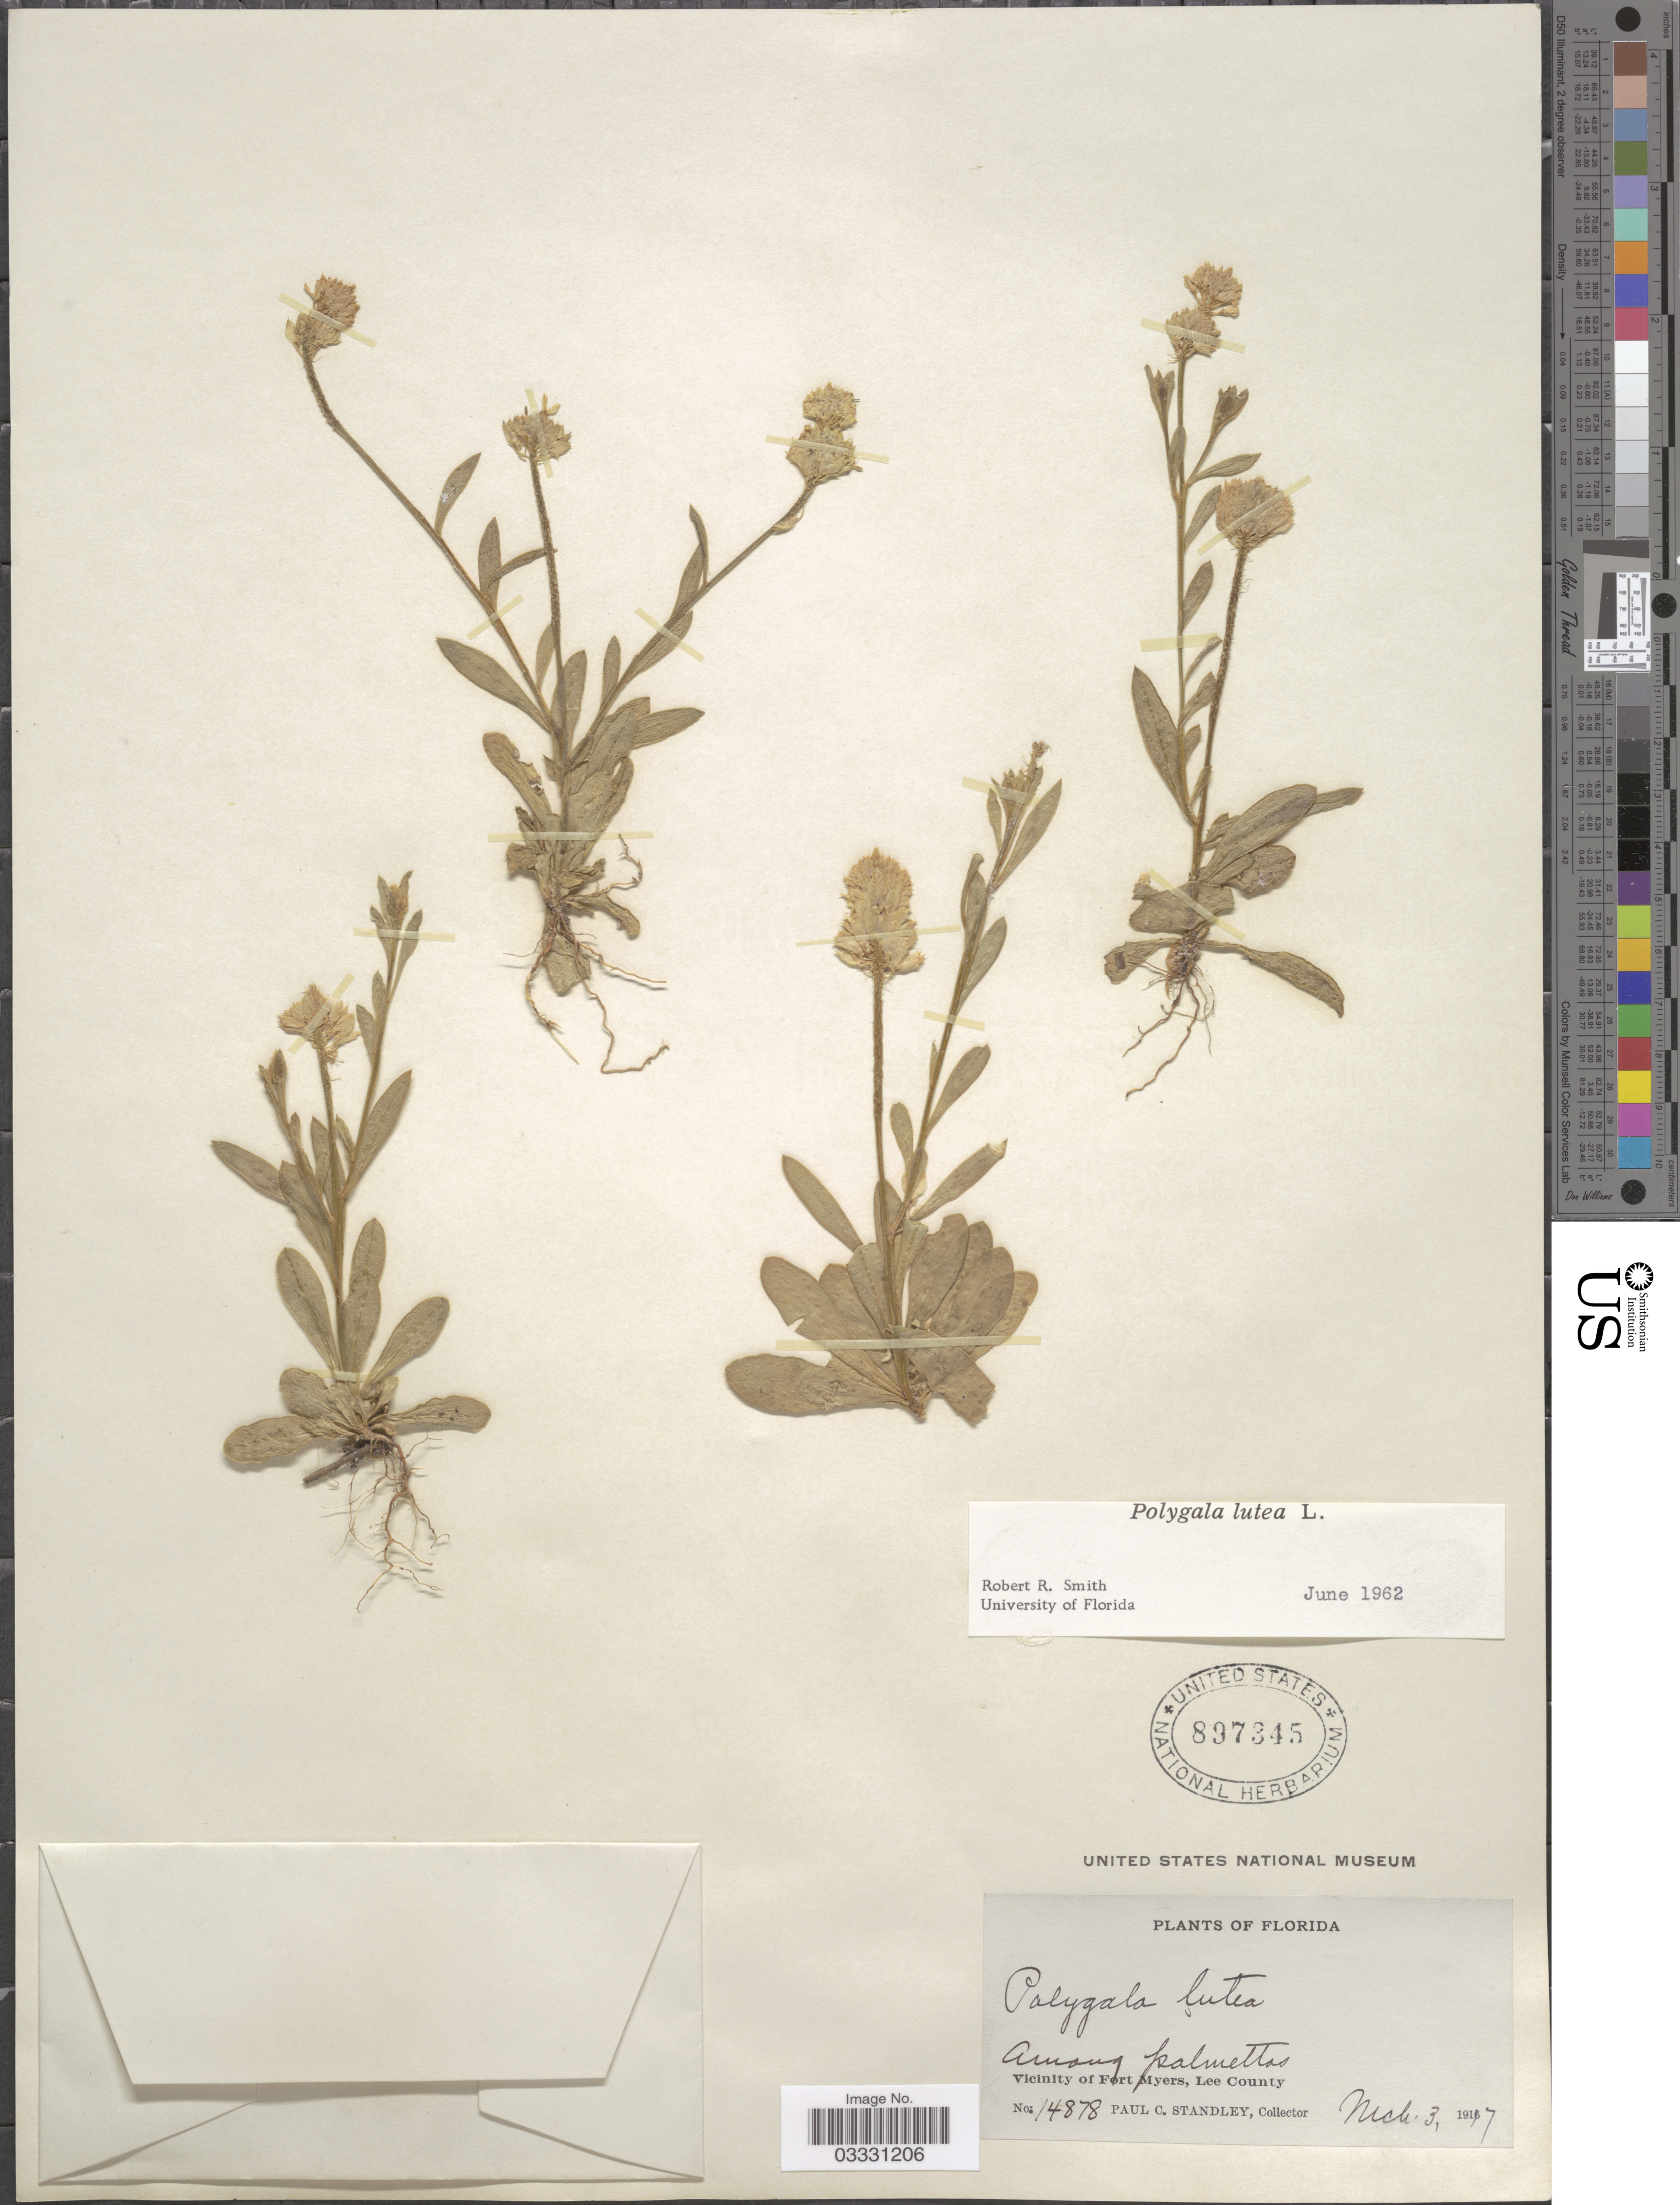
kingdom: Plantae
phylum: Tracheophyta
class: Magnoliopsida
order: Fabales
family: Polygalaceae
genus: Polygala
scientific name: Polygala lutea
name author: L.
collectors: P. C. Standley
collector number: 14878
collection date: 1917-03-03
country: United States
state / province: Florida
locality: Vicinity of Fort Myers, Lee County.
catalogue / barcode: US 897345